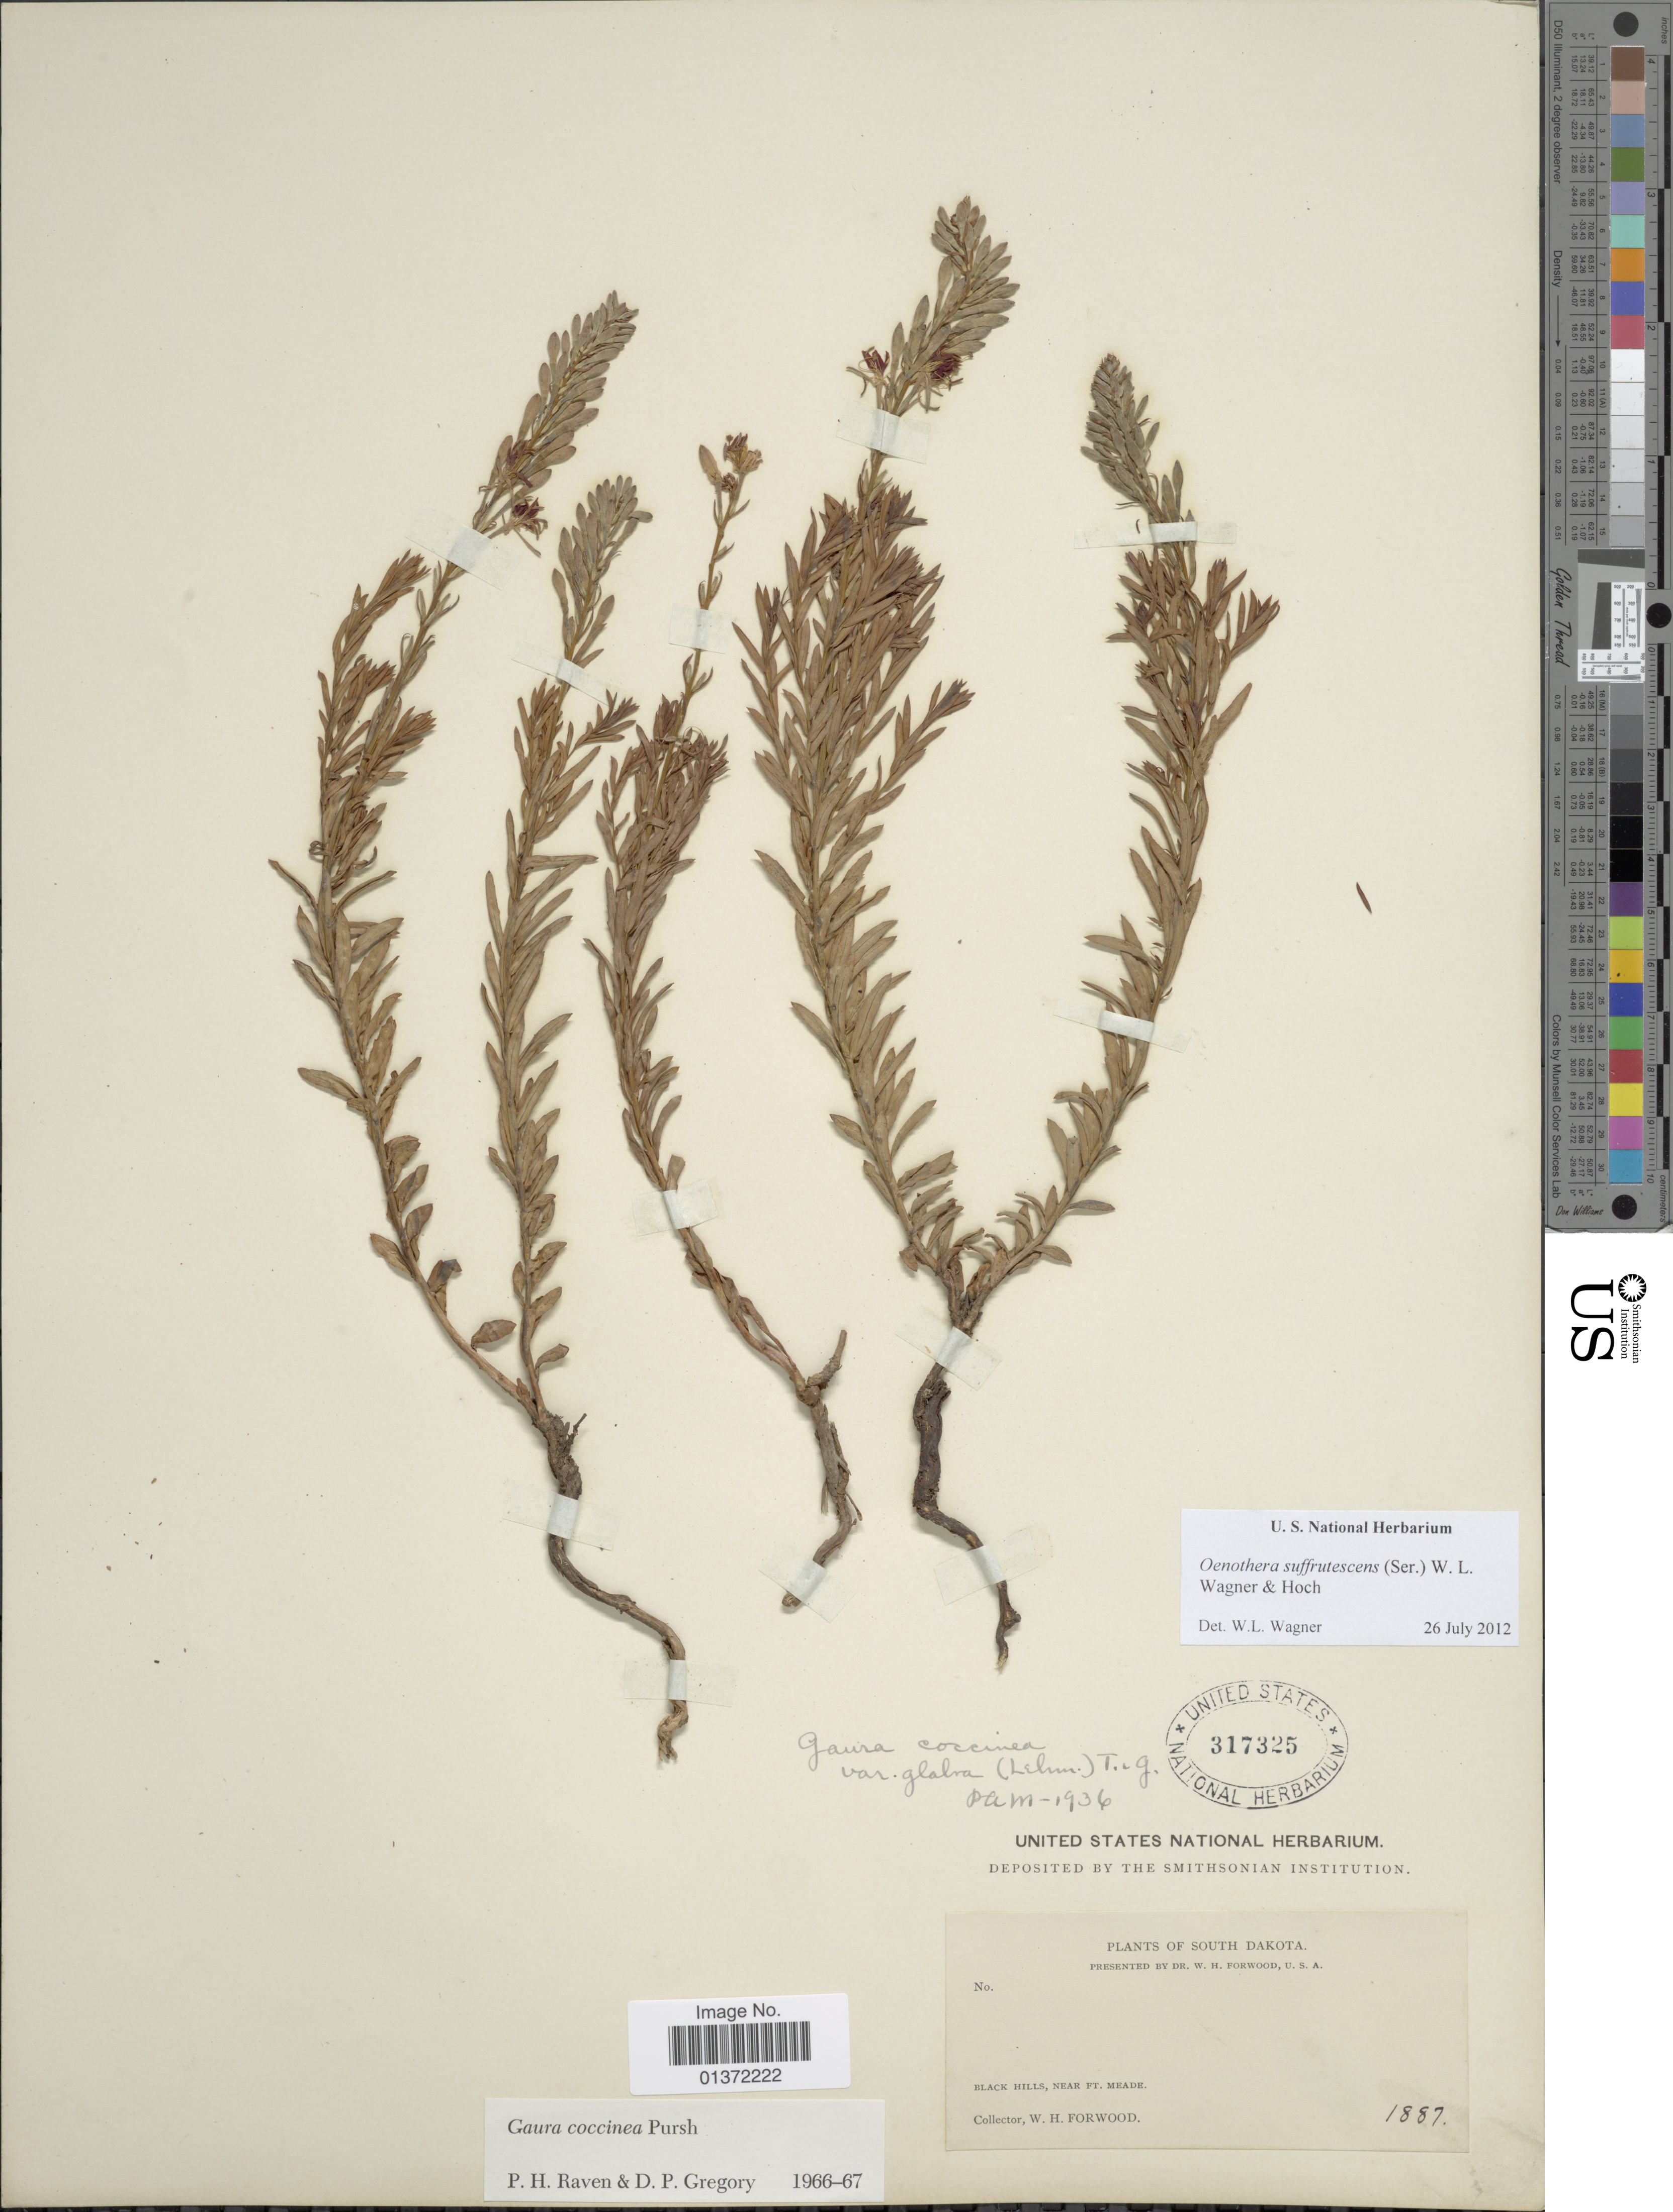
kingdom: Plantae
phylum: Tracheophyta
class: Magnoliopsida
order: Myrtales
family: Onagraceae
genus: Oenothera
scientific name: Oenothera suffrutescens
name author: (Ser.) W.L. Wagner & Hoch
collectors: W. Forwood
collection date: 1887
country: United States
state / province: South Dakota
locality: Black Hills, near Ft. Meade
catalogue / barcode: US 317325